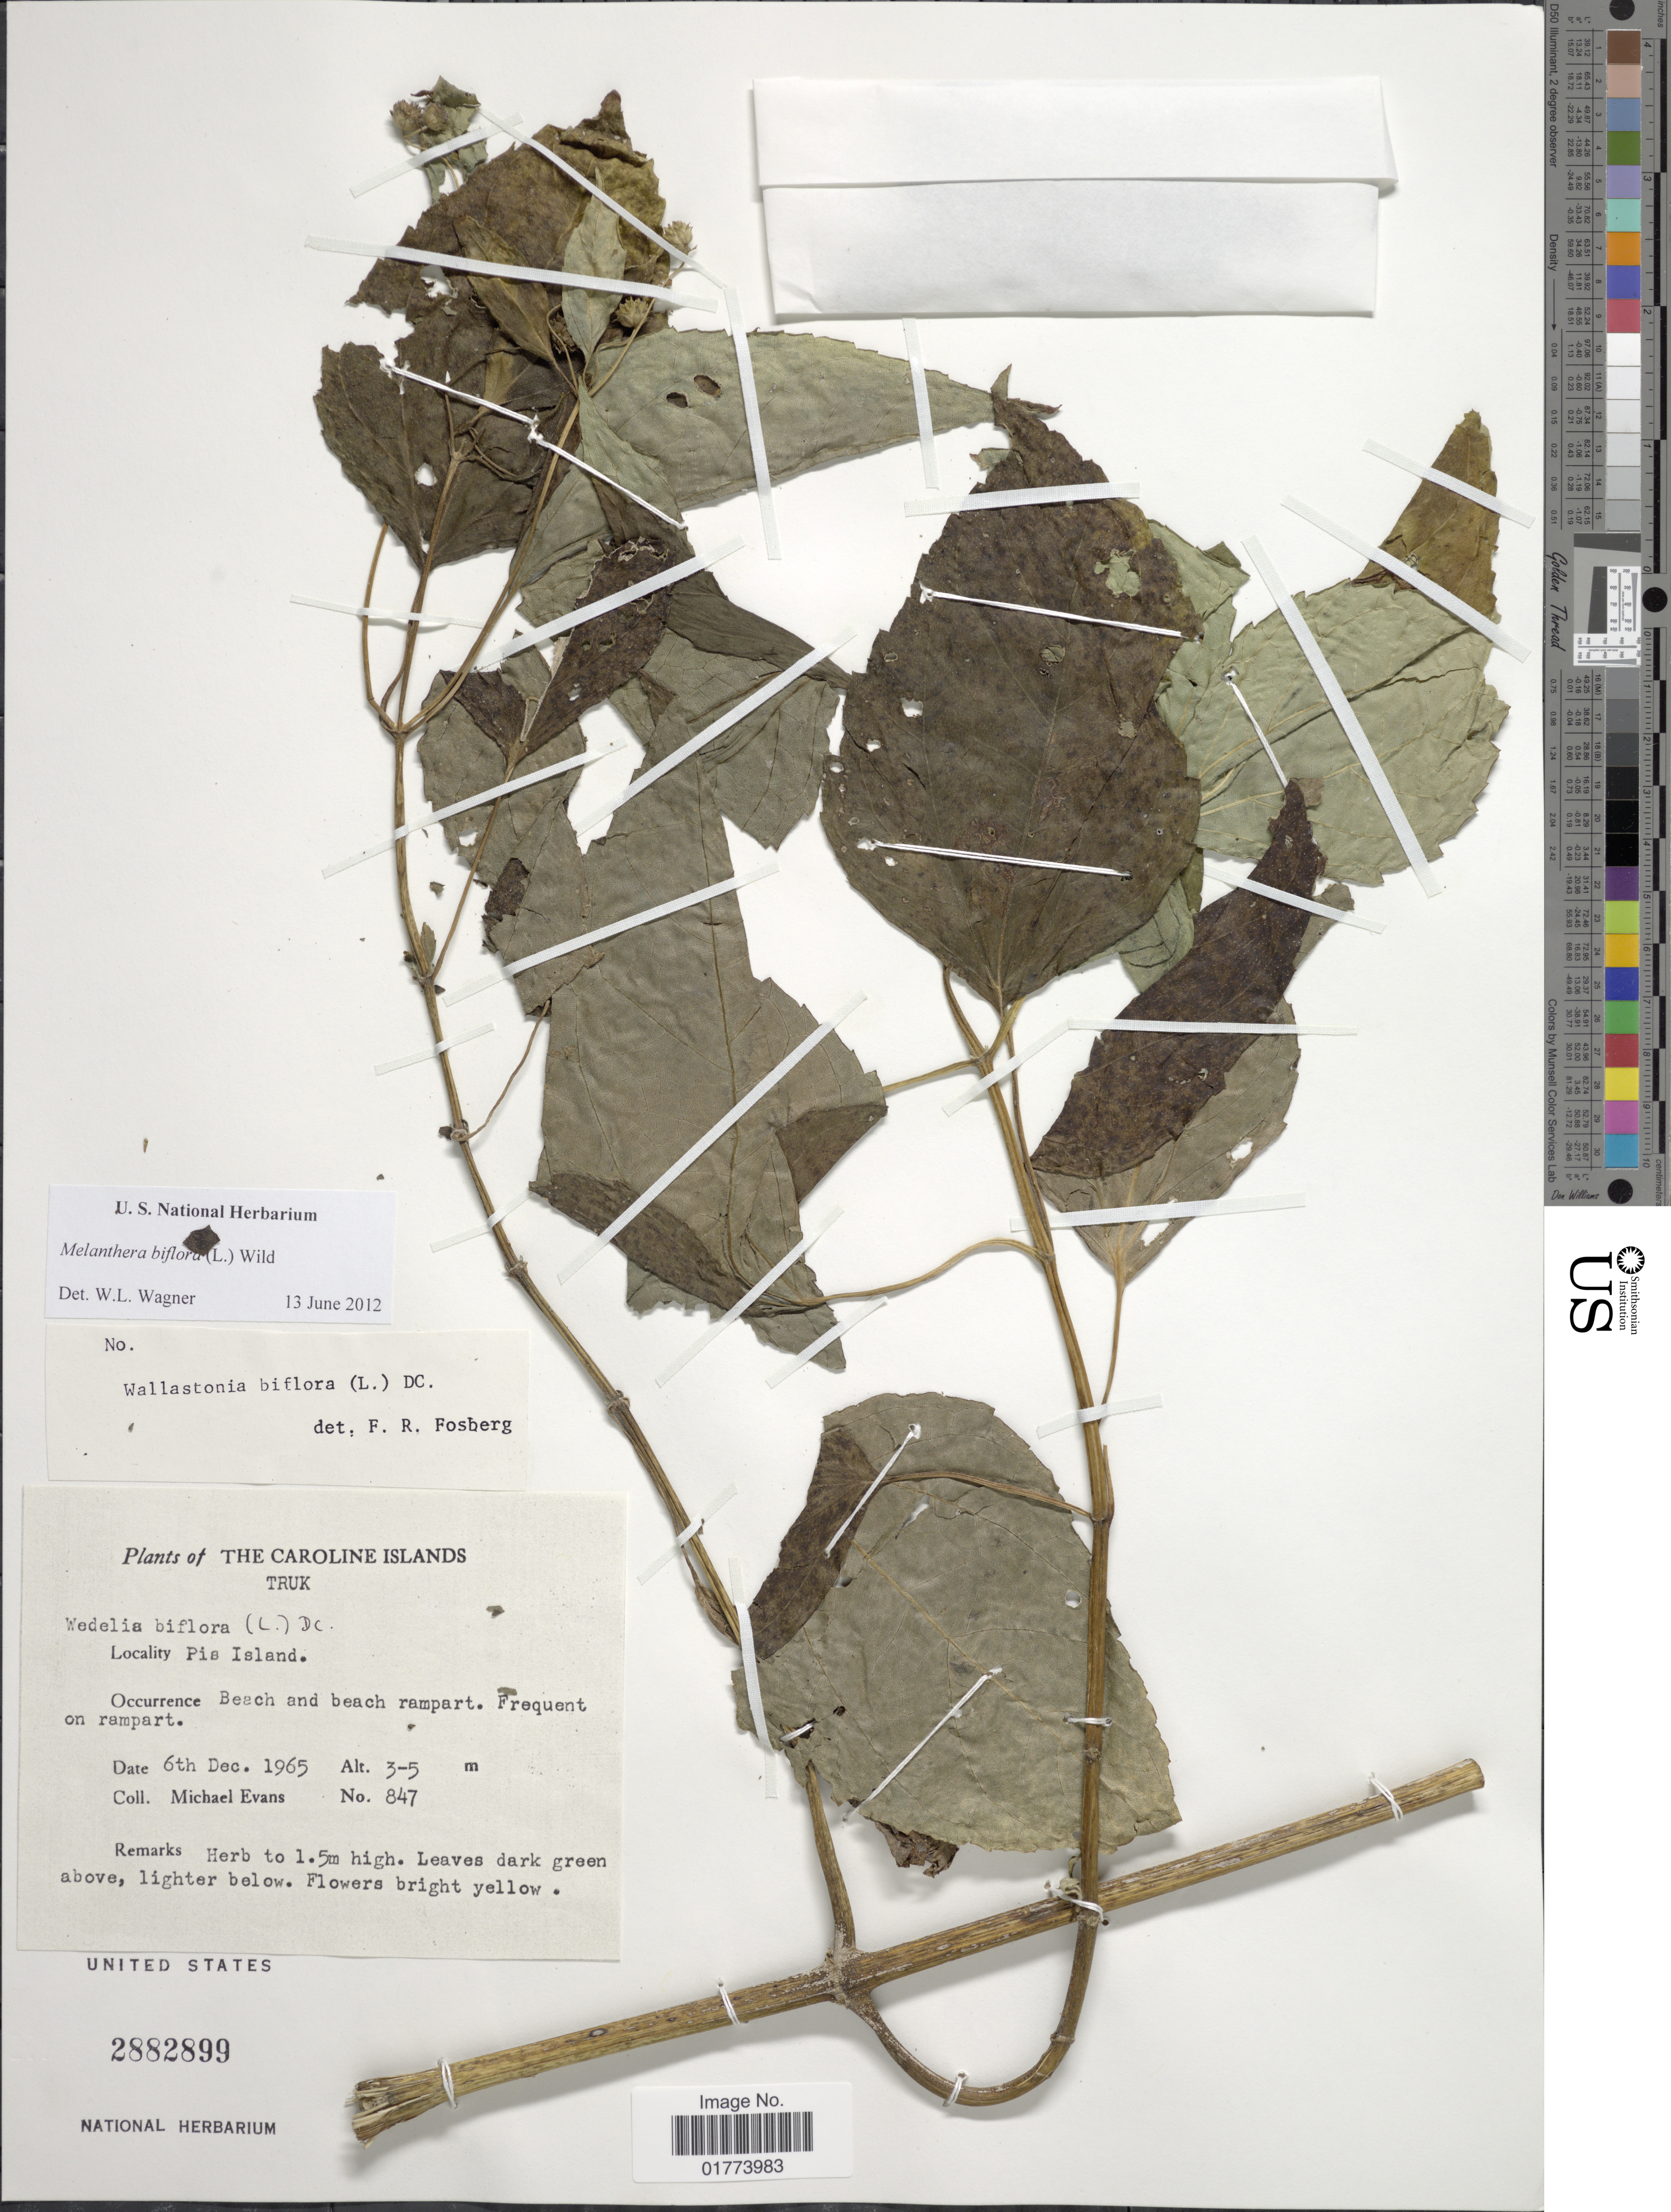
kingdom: Plantae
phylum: Tracheophyta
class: Magnoliopsida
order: Asterales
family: Asteraceae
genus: Wollastonia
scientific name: Wollastonia biflora var. biflora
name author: (L.) DC.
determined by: Wagner, W. L., (BOT), Smithsonian Institution - National Museum of Natural History (UNITED STATES)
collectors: M. Evans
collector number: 847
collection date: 1965-12-06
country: Micronesia, Federated States of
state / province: Truk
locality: Caroline Islands, Pis Island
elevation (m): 3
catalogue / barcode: US 2882899